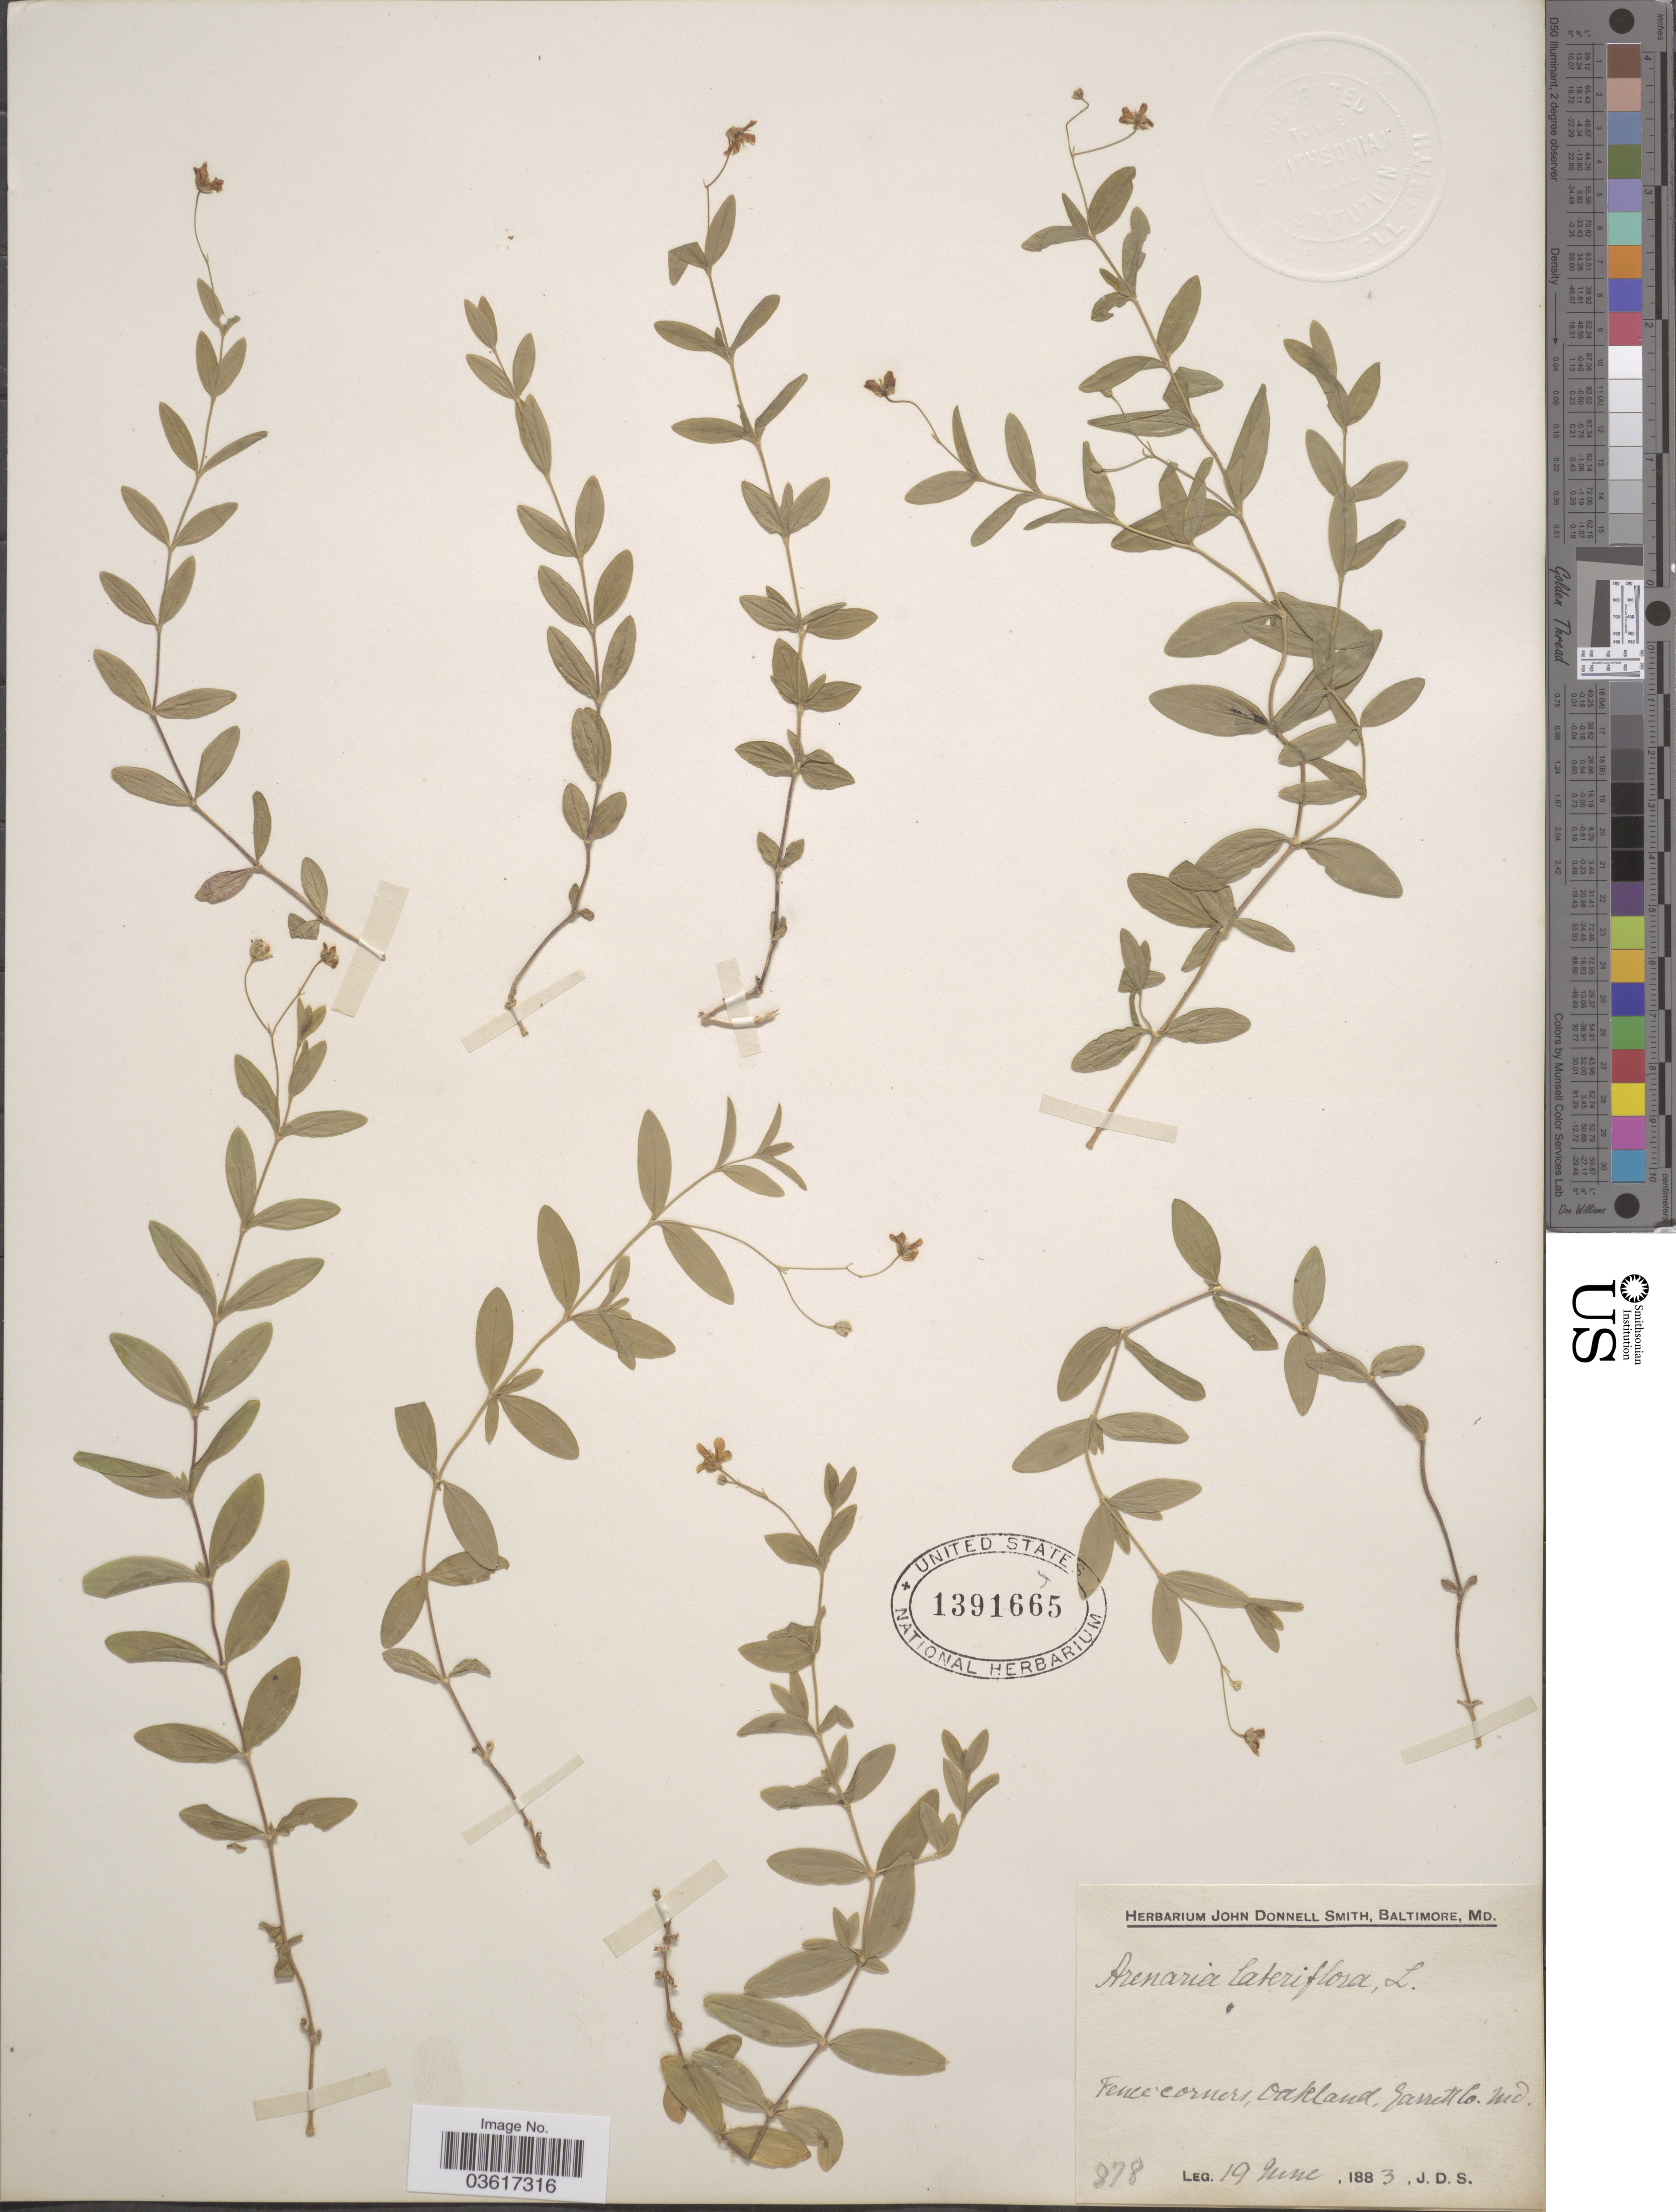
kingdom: Plantae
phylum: Tracheophyta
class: Magnoliopsida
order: Caryophyllales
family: Caryophyllaceae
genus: Moehringia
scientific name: Moehringia lateriflora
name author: (L.) Fenzl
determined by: Strong, Mark T., (BOT), Smithsonian Institution - National Museum of Natural History (UNITED STATES)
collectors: J. Donnell Smith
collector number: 878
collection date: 1883-06-19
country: United States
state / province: Maryland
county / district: Garrett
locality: Fence-corners, Oakland, Garrett Co.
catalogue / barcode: US 1391665